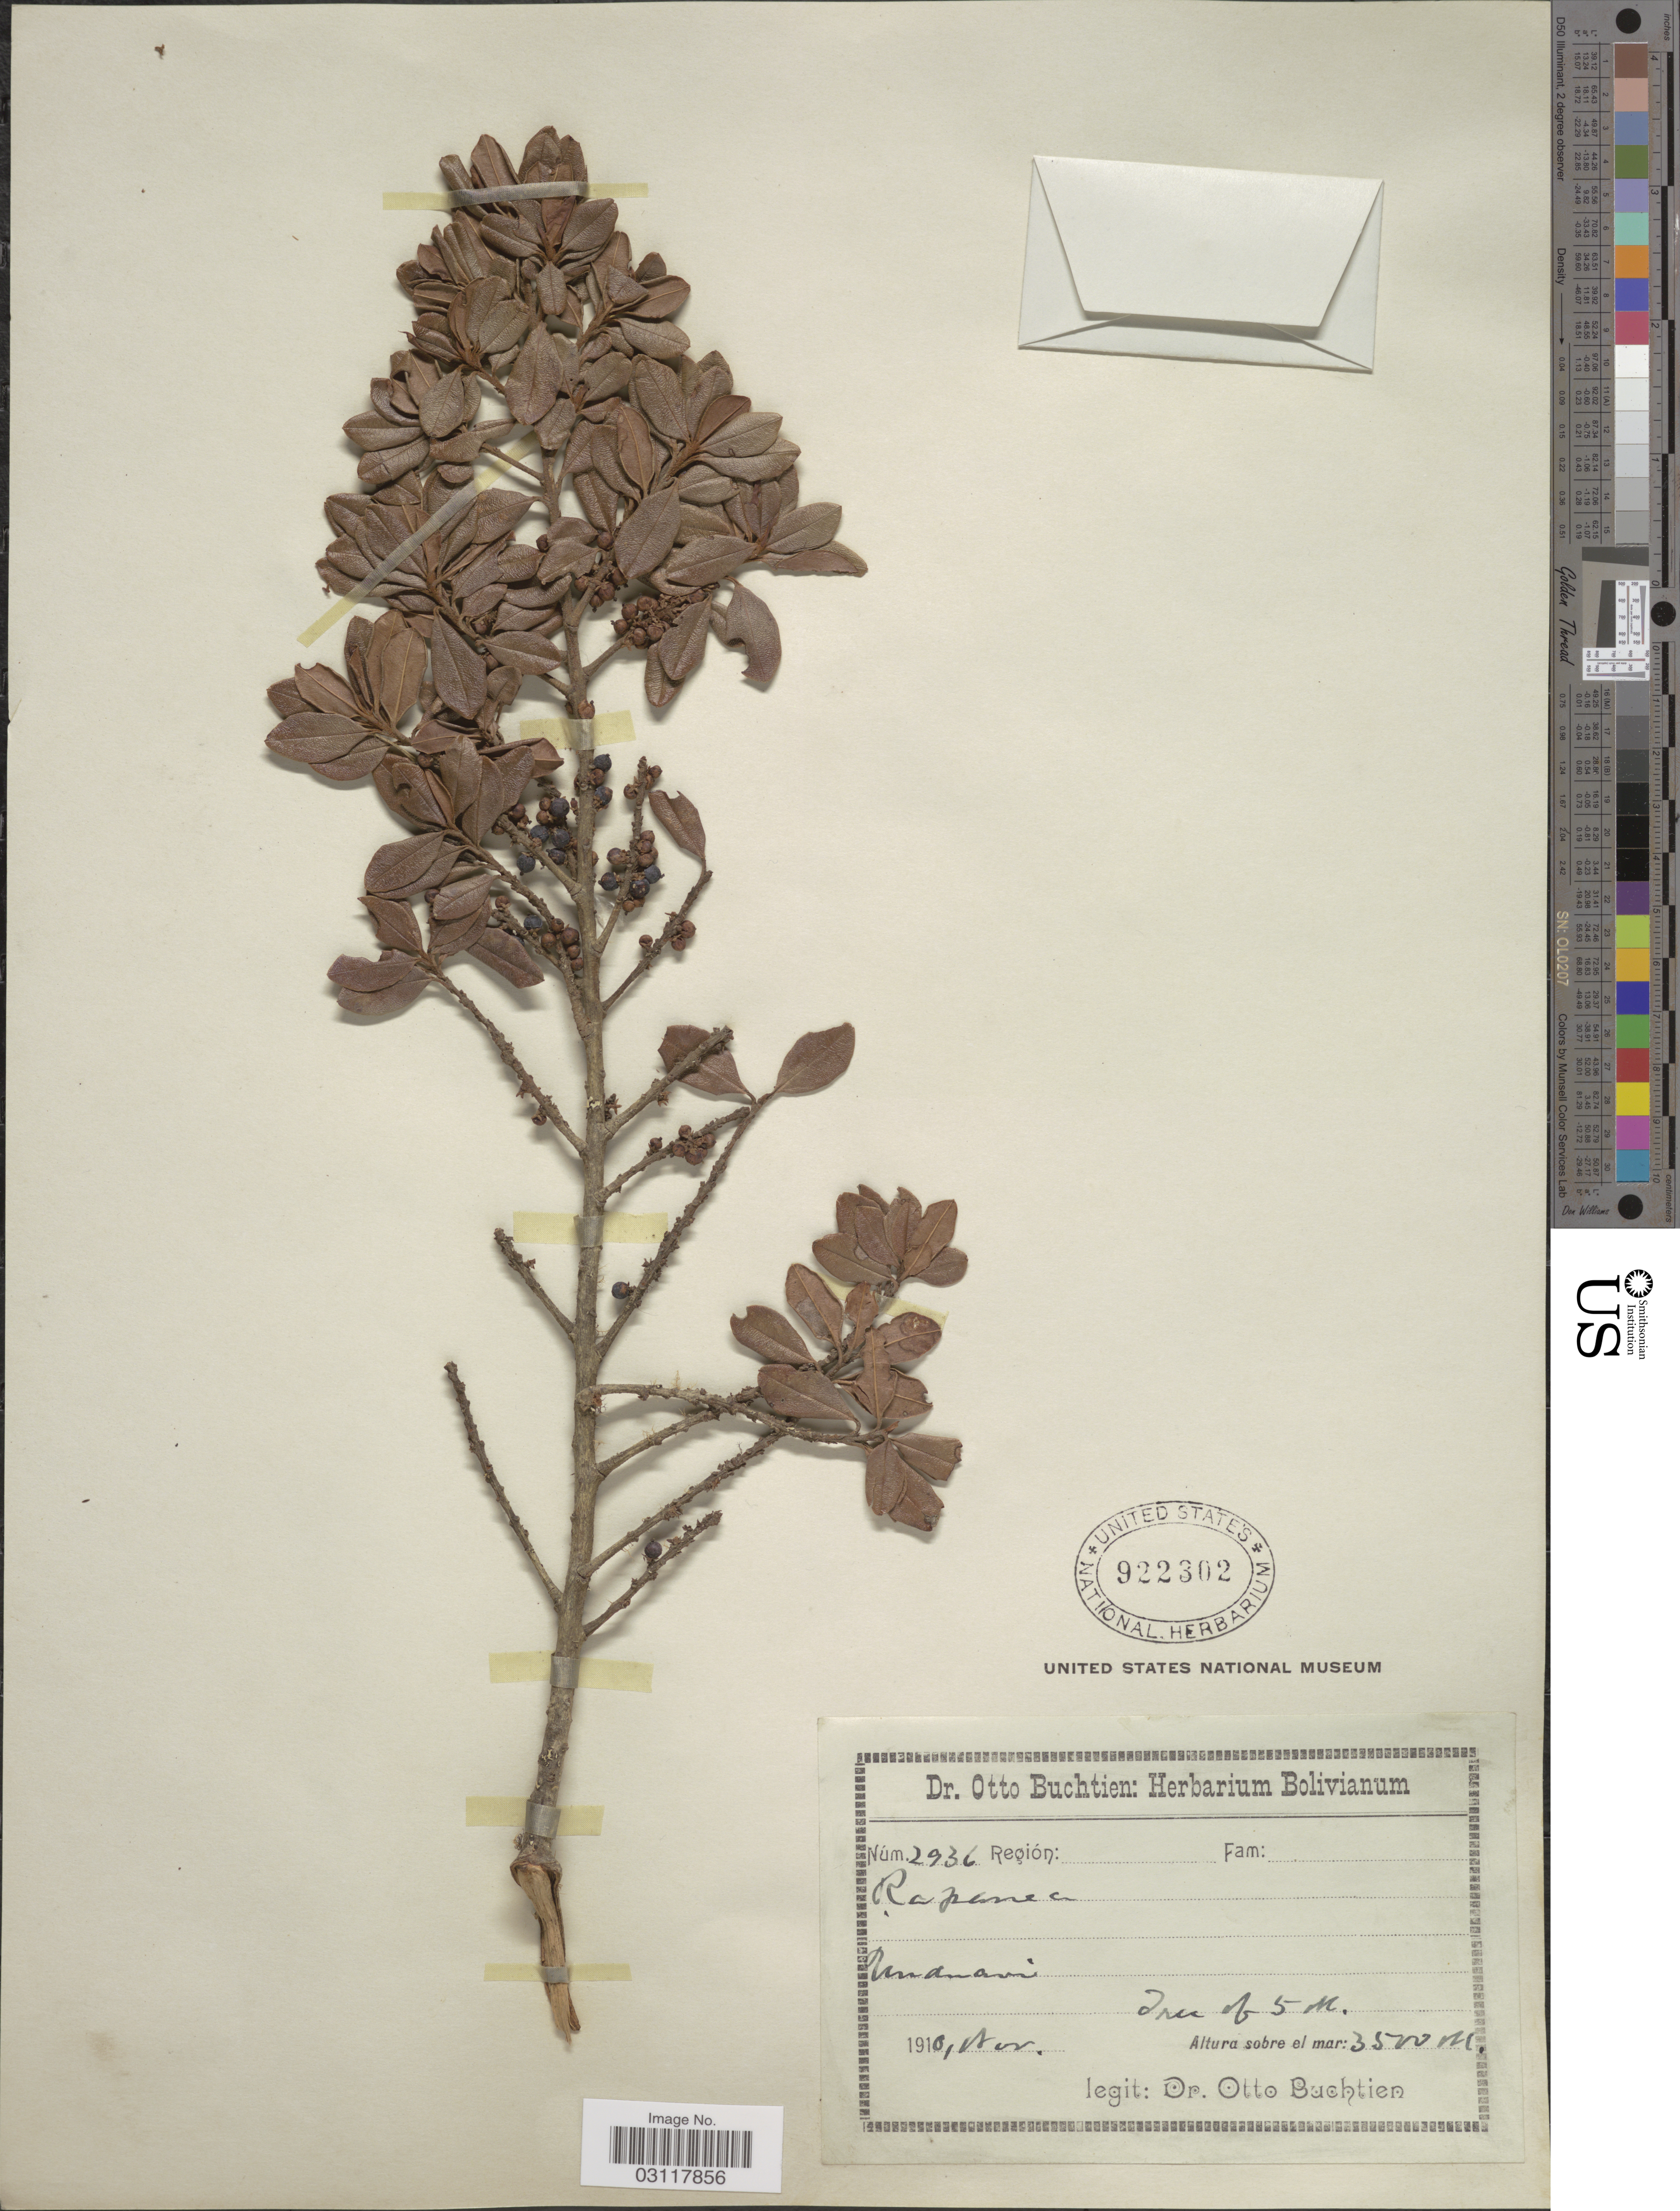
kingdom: Plantae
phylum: Tracheophyta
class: Magnoliopsida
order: Ericales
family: Primulaceae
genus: Rapanea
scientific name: Rapanea dependens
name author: (Ruiz & Pav.) Mez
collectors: O. Buchtien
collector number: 2936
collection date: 1910-11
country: Bolivia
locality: Unduavi.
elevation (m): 3500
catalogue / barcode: US 922302